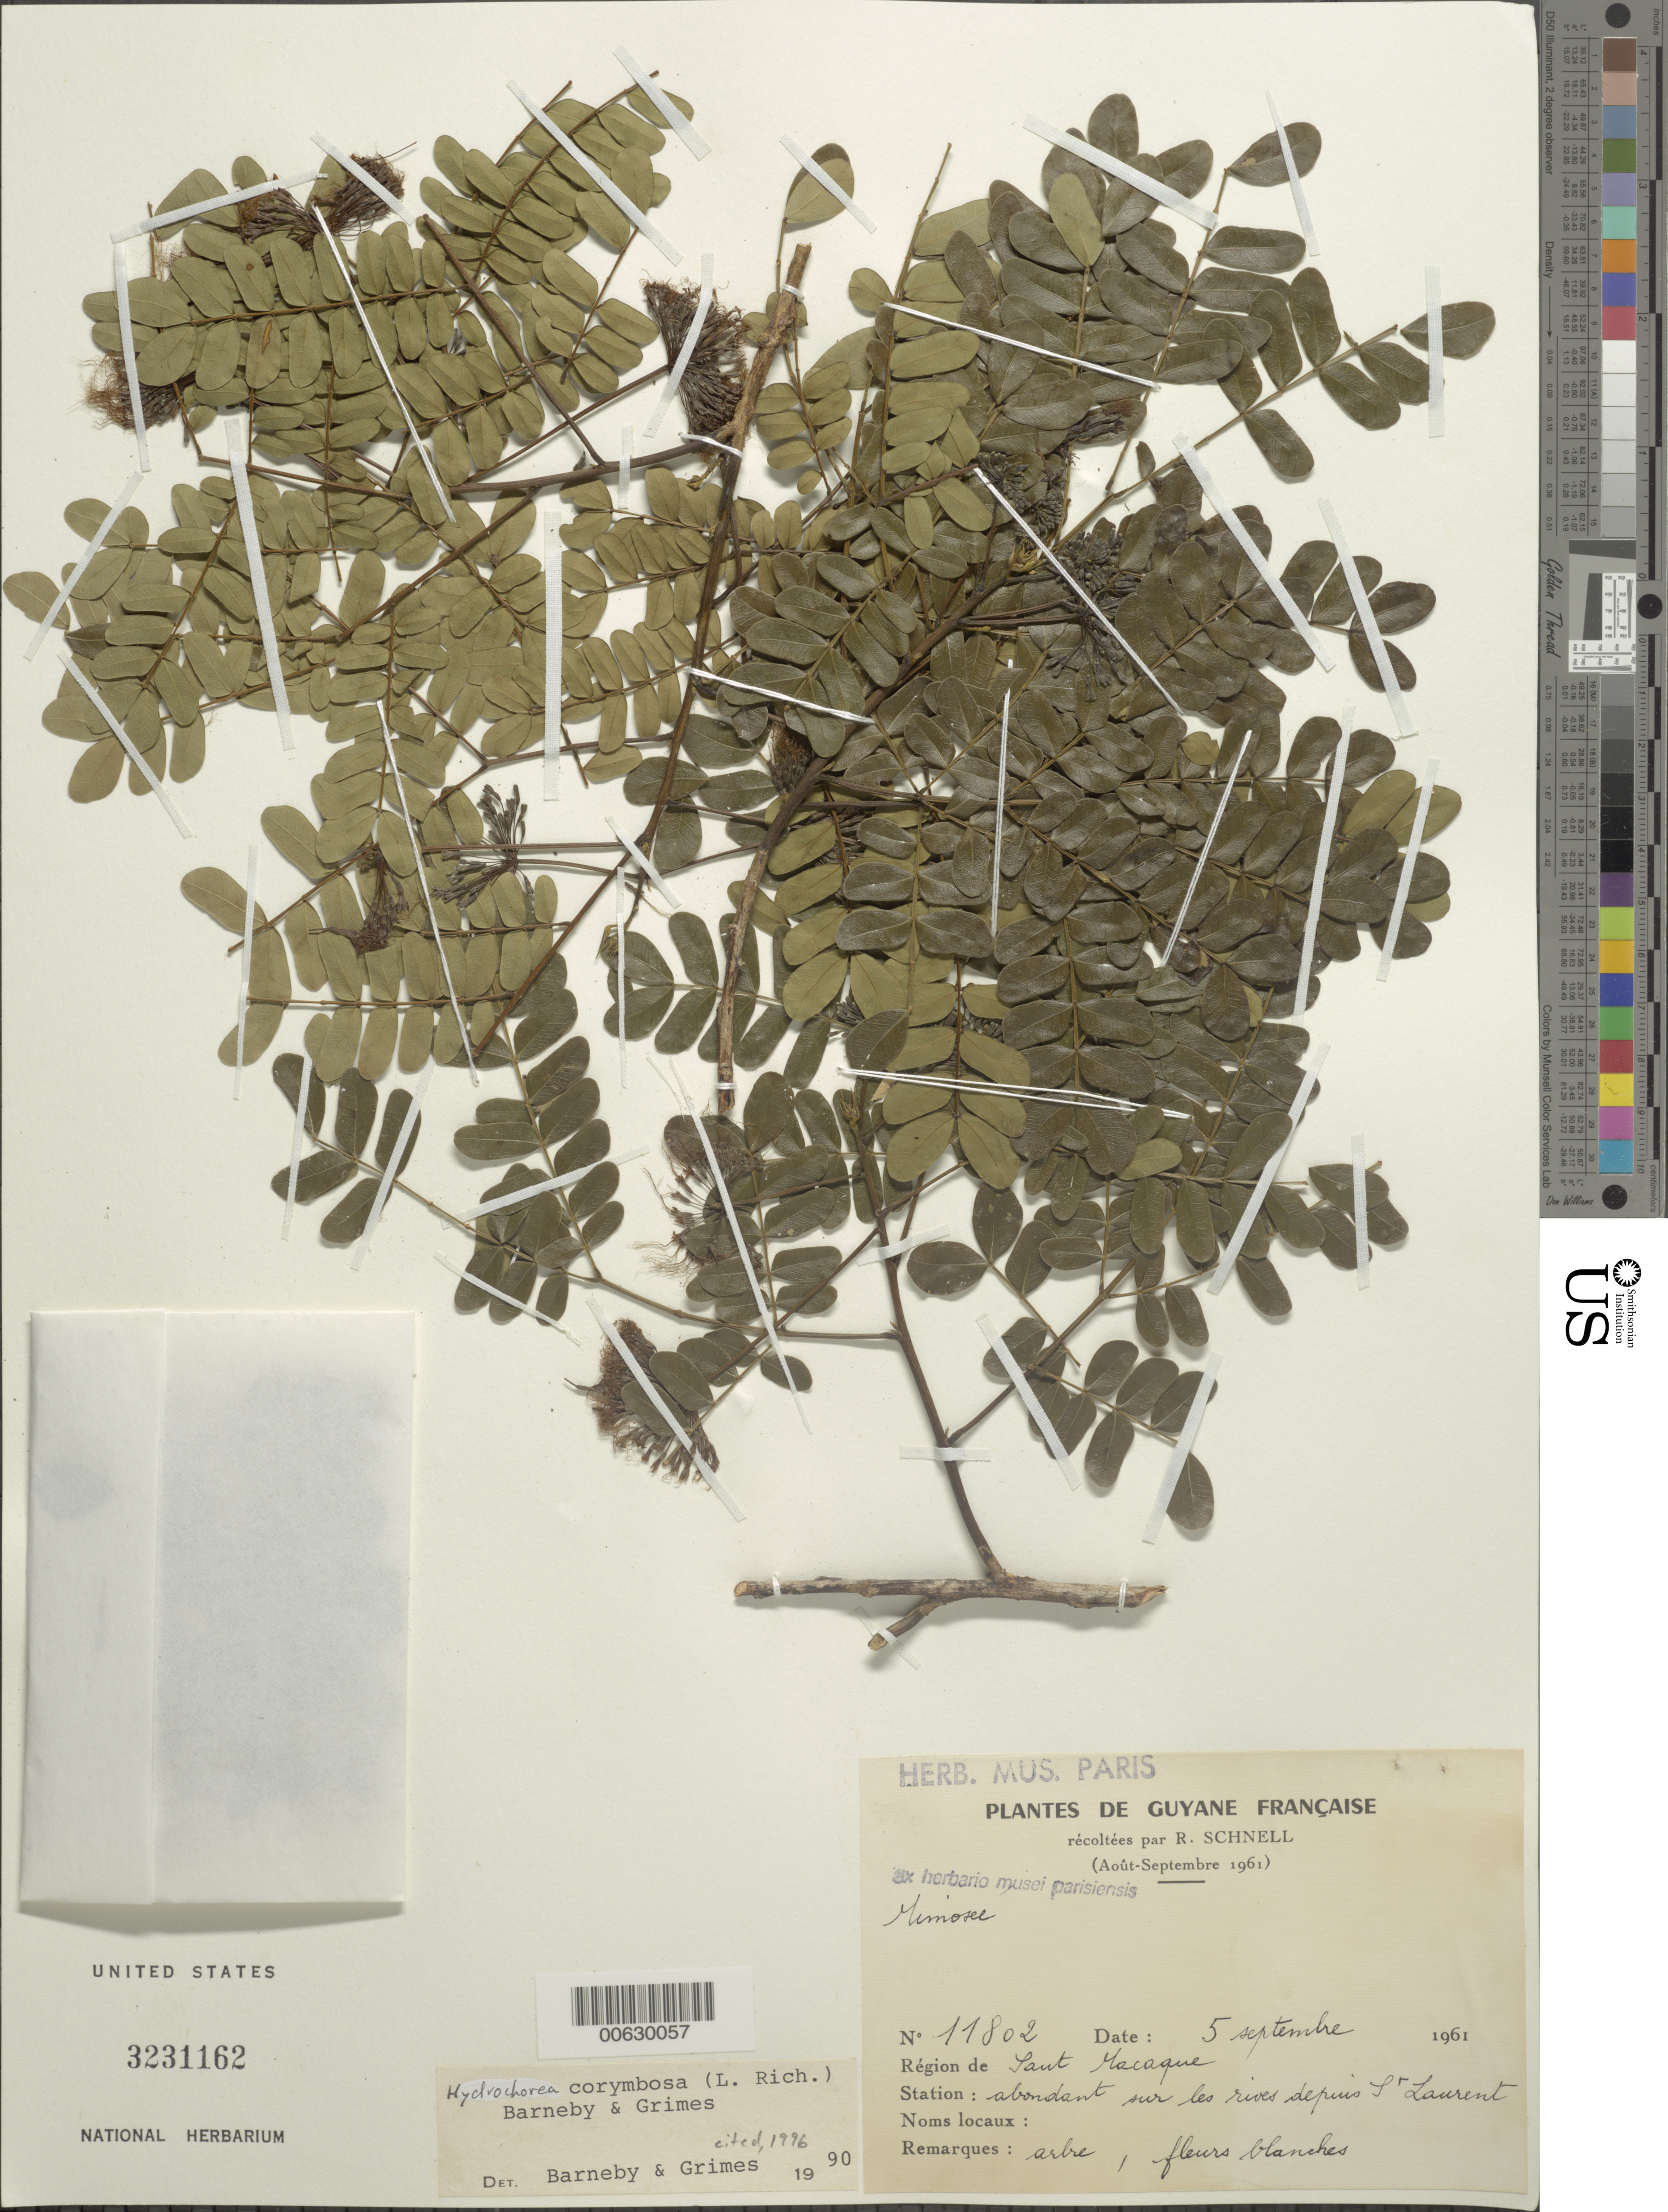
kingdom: Plantae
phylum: Tracheophyta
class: Magnoliopsida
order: Fabales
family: Fabaceae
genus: Hydrochorea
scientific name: Hydrochorea corymbosa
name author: (Rich.) Barneby & J.W. Grimes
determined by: Barneby, R. C.; Grimes, J. W.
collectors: R. A. Schnell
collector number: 11802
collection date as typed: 5-Sep-61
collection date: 1961-09-05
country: French Guiana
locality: Saut Macaque; sur les rives depuis St. Laurent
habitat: Along riverbanks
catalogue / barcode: US 3231162